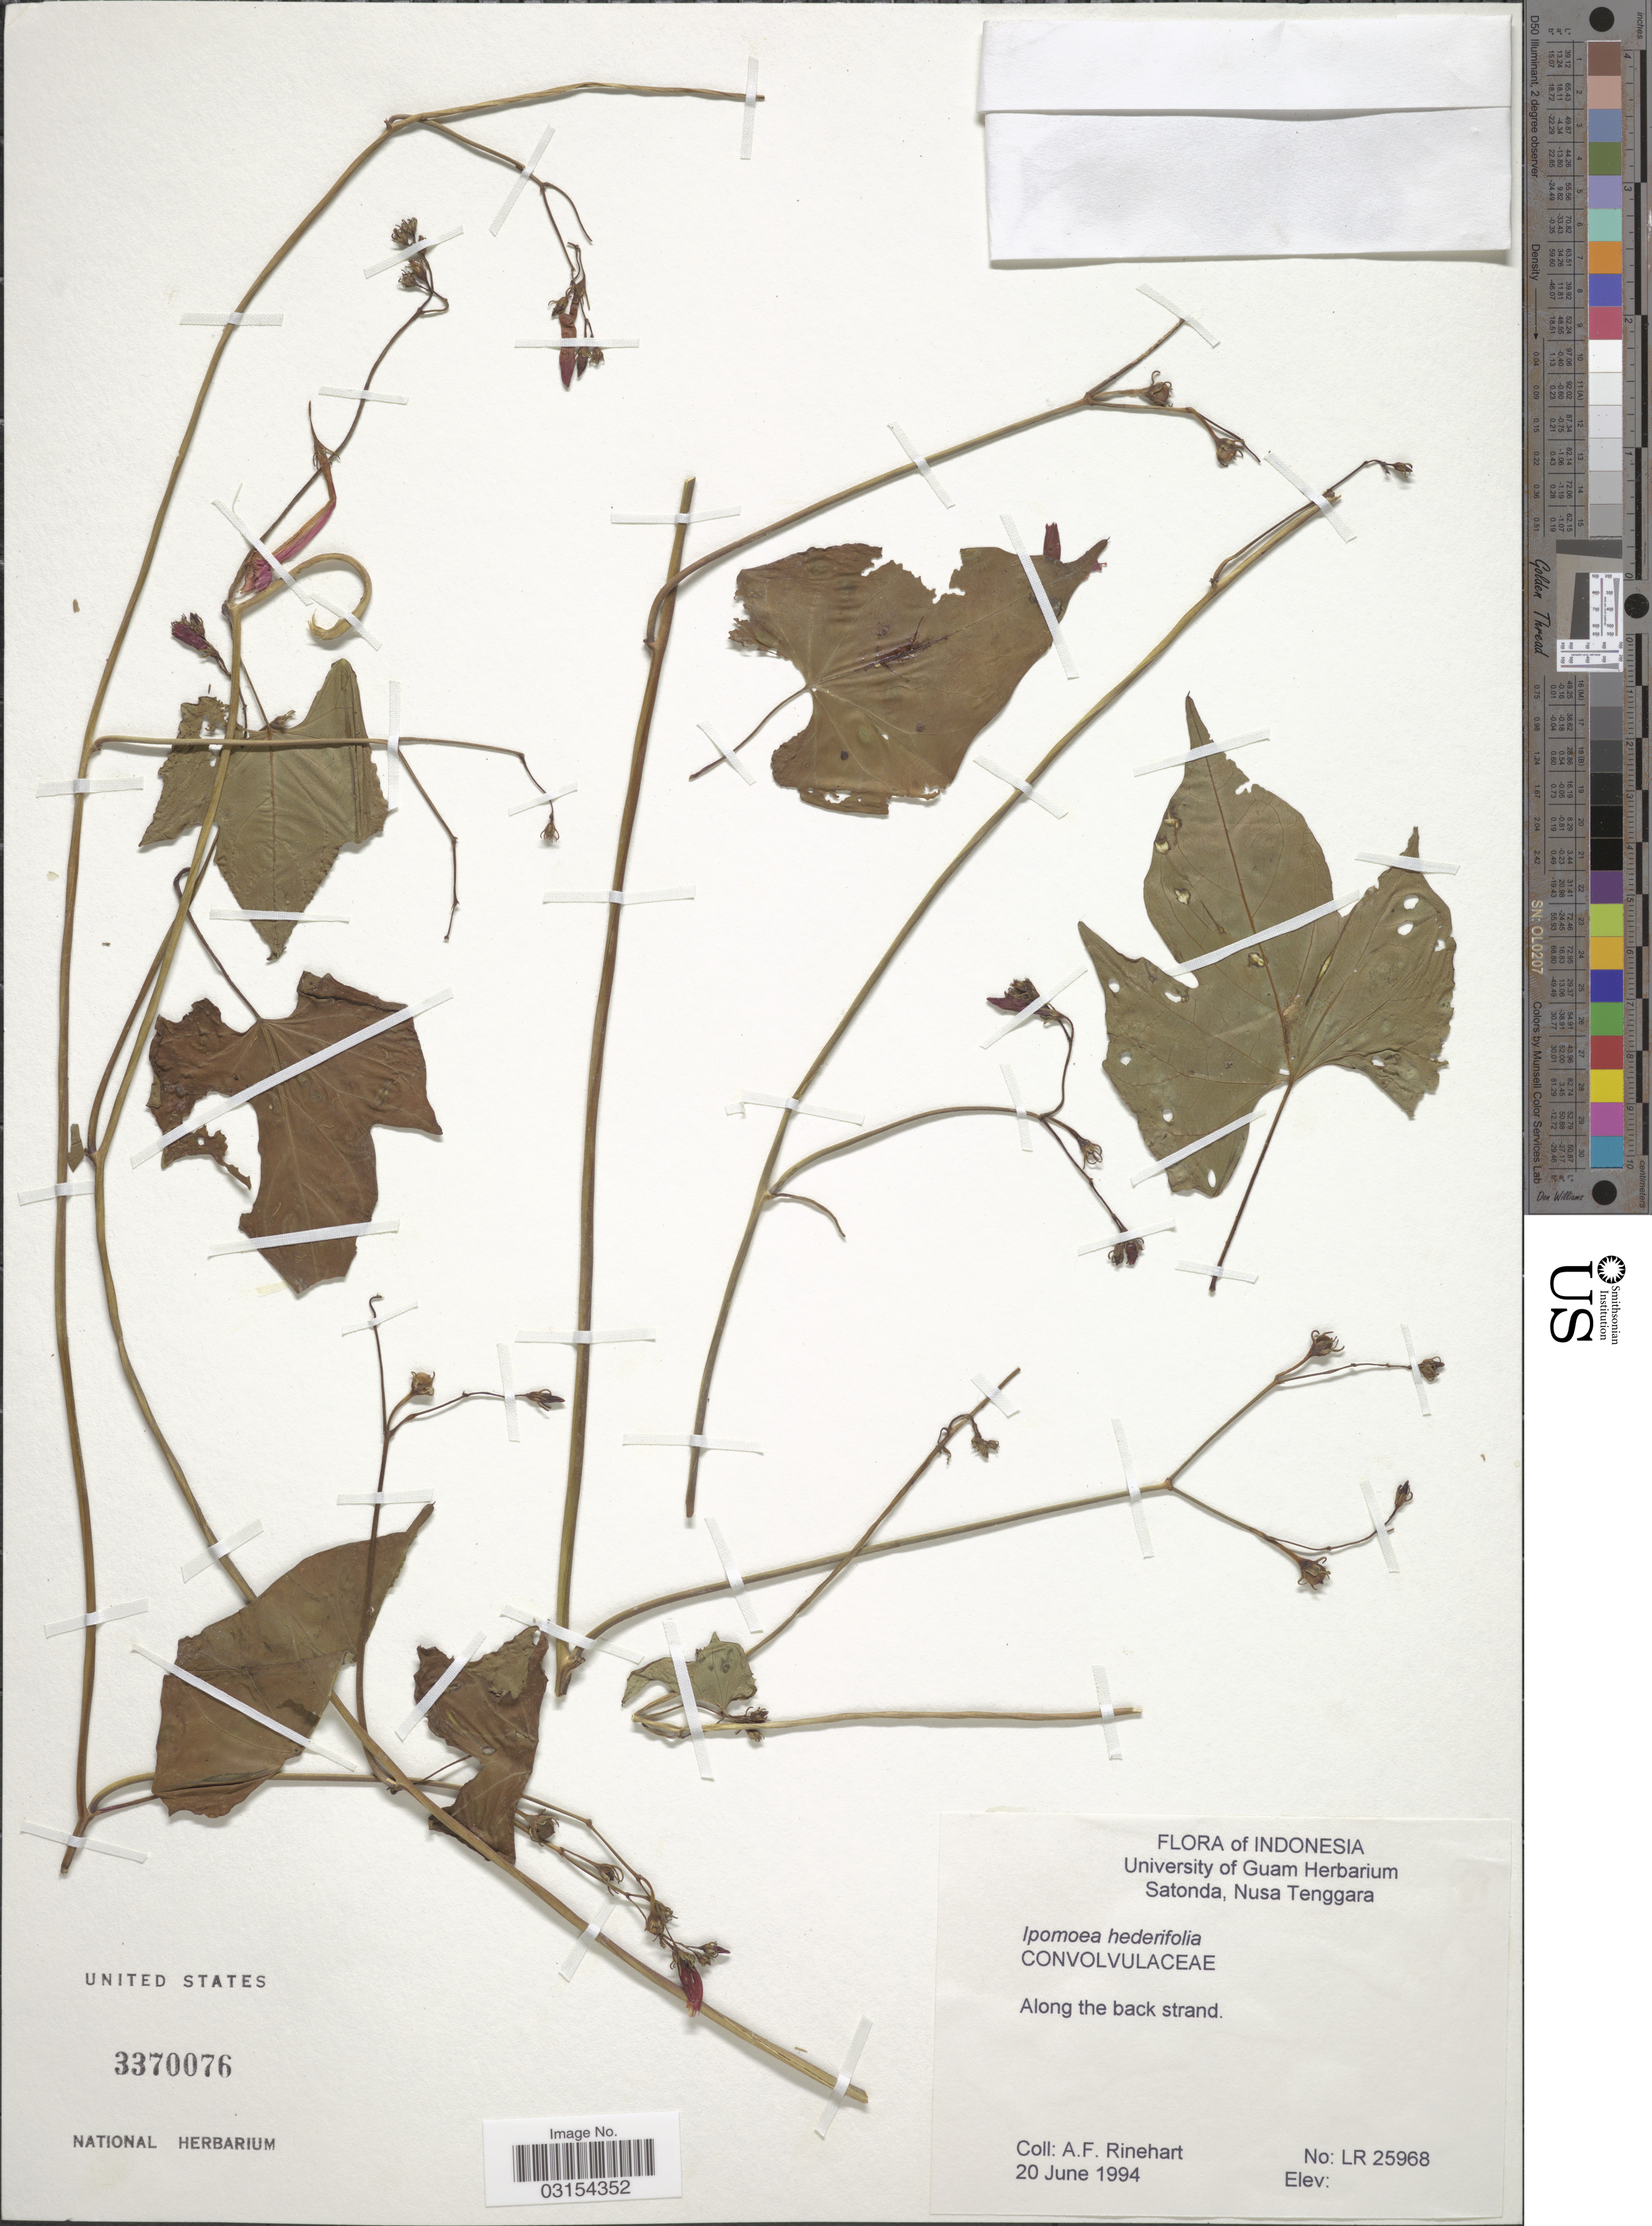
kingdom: Plantae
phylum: Tracheophyta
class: Magnoliopsida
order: Solanales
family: Convolvulaceae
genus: Ipomoea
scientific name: Ipomoea hederifolia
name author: L.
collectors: A. Rinehart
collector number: LR25968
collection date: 1994-06-20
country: Indonesia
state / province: Nusa Tenggara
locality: Along the back strand.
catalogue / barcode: US 3370076